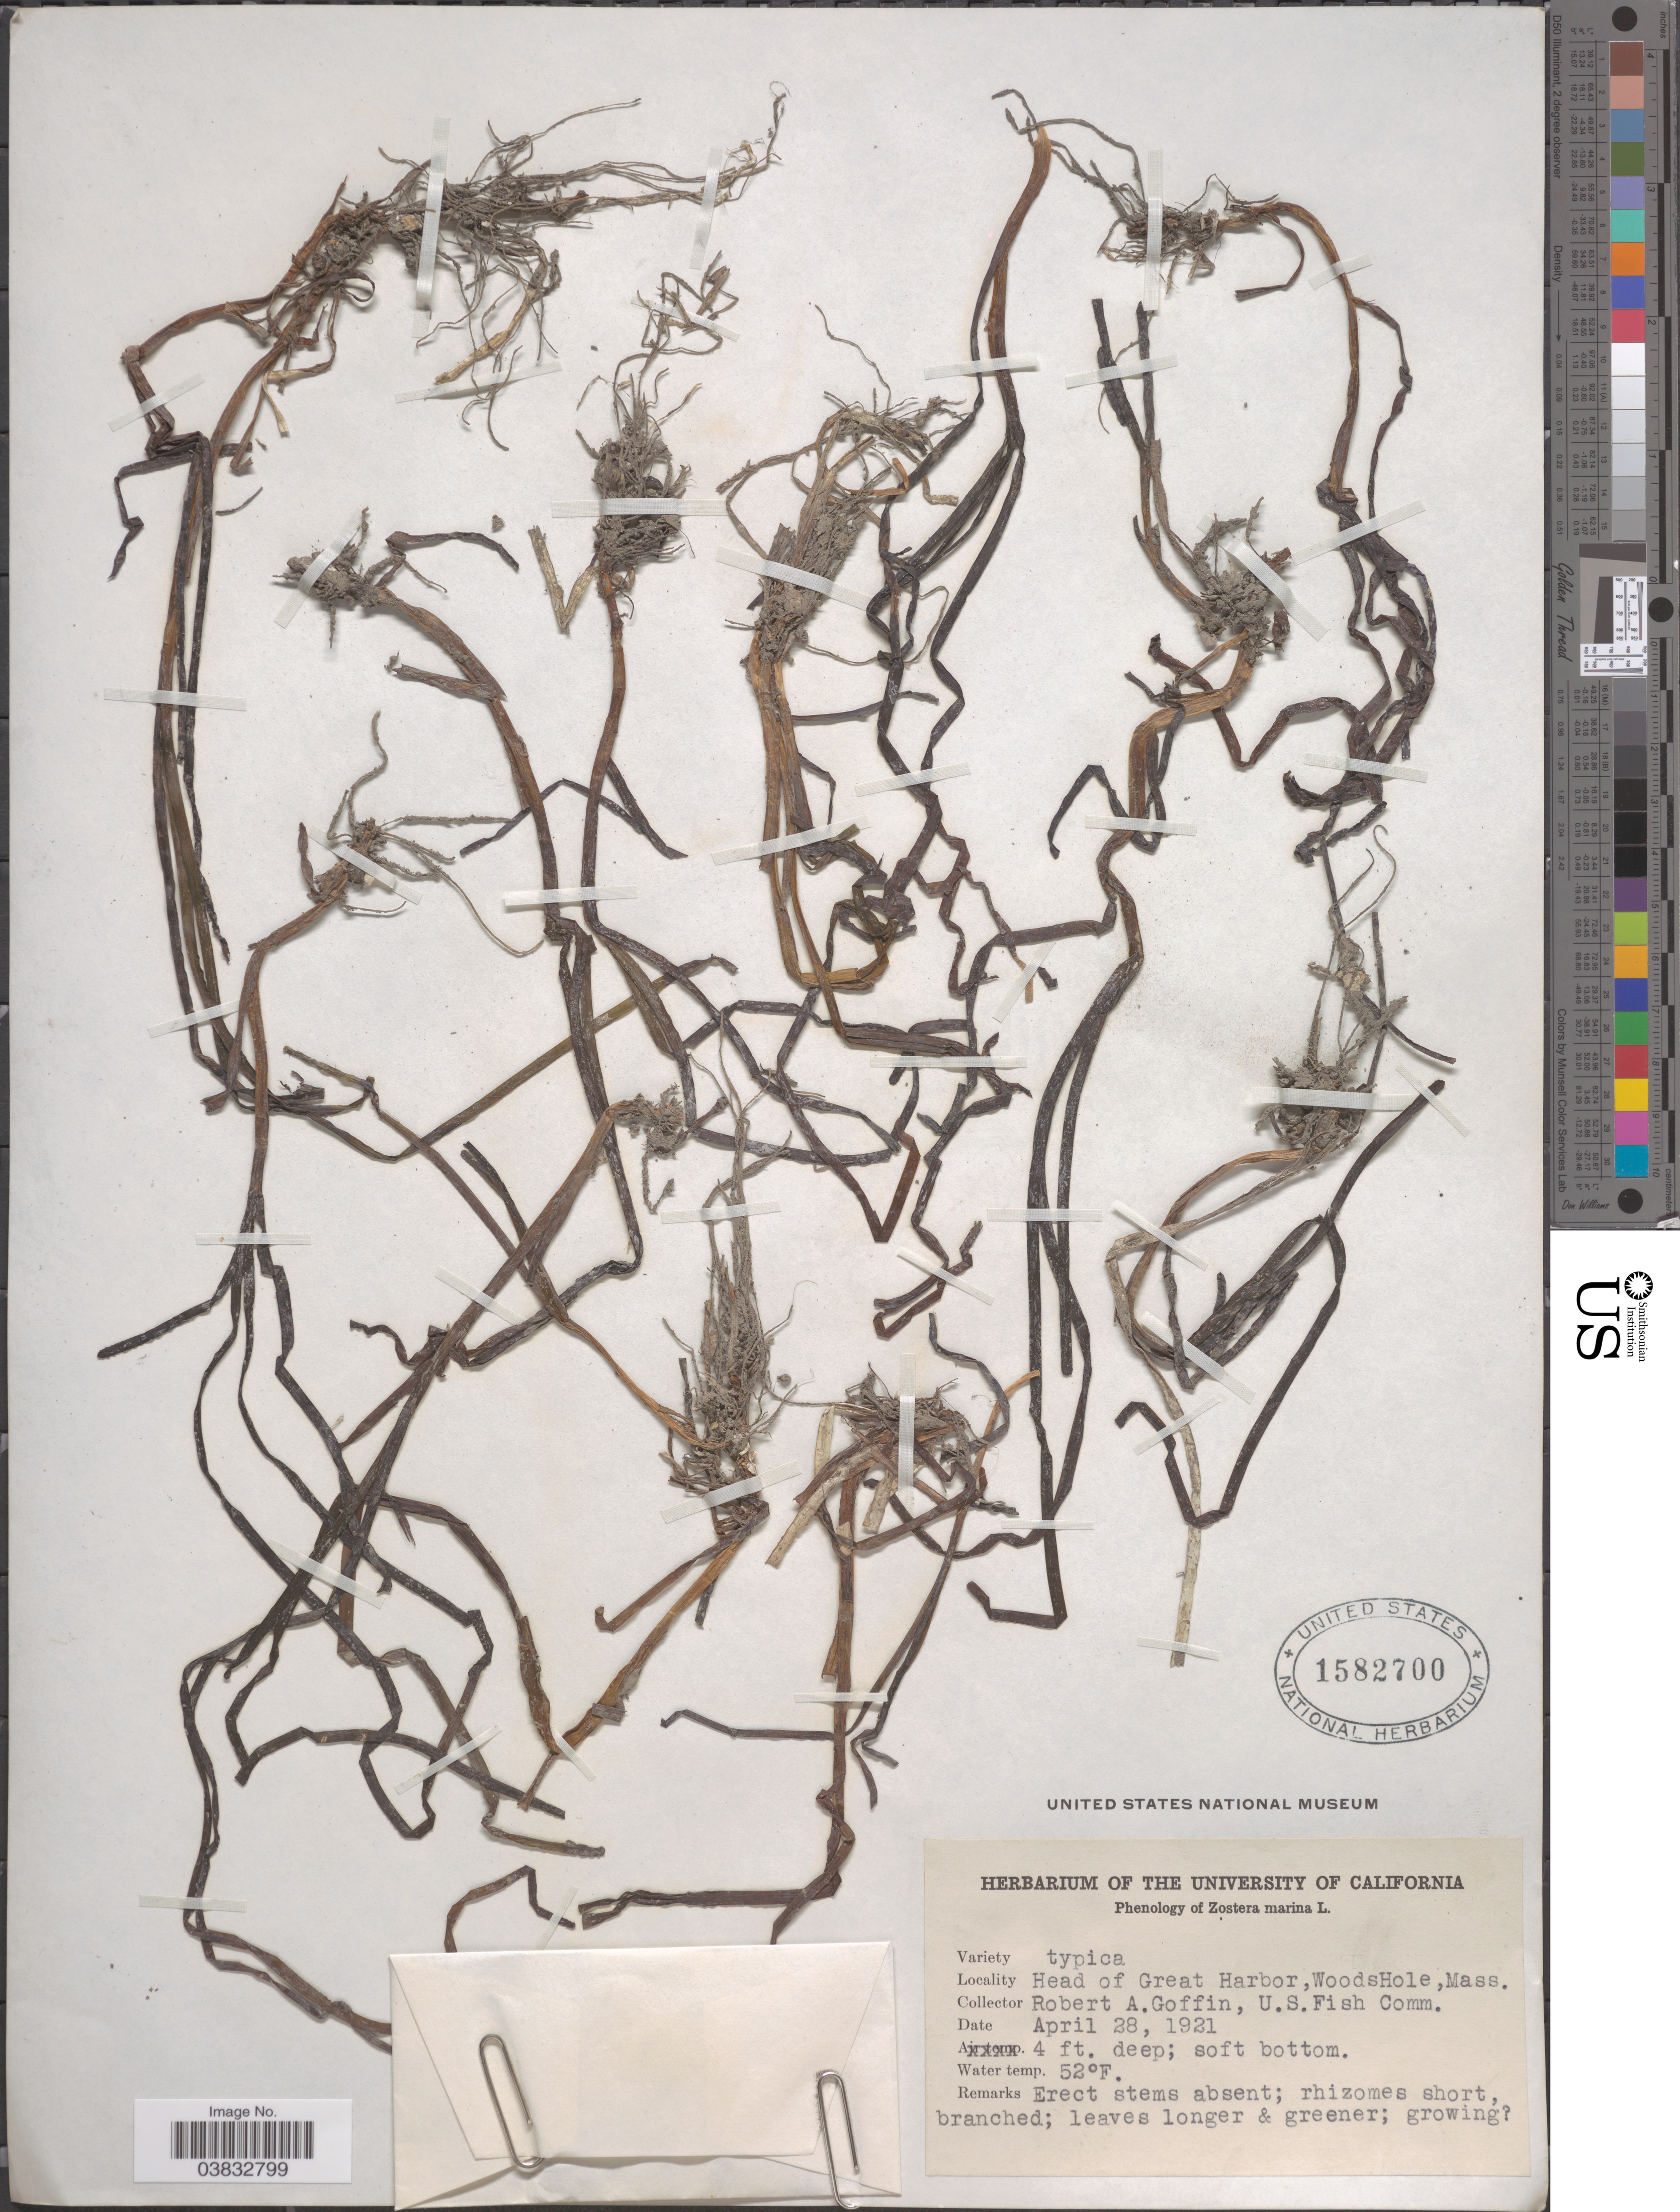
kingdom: Plantae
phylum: Tracheophyta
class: Liliopsida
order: Alismatales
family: Zosteraceae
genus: Zostera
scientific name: Zostera marina var. typica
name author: L.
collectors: R. Goffin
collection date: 1921-04-28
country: United States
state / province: Massachusetts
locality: Head of Great Harbor, WoodsHole.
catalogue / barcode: US 1582700